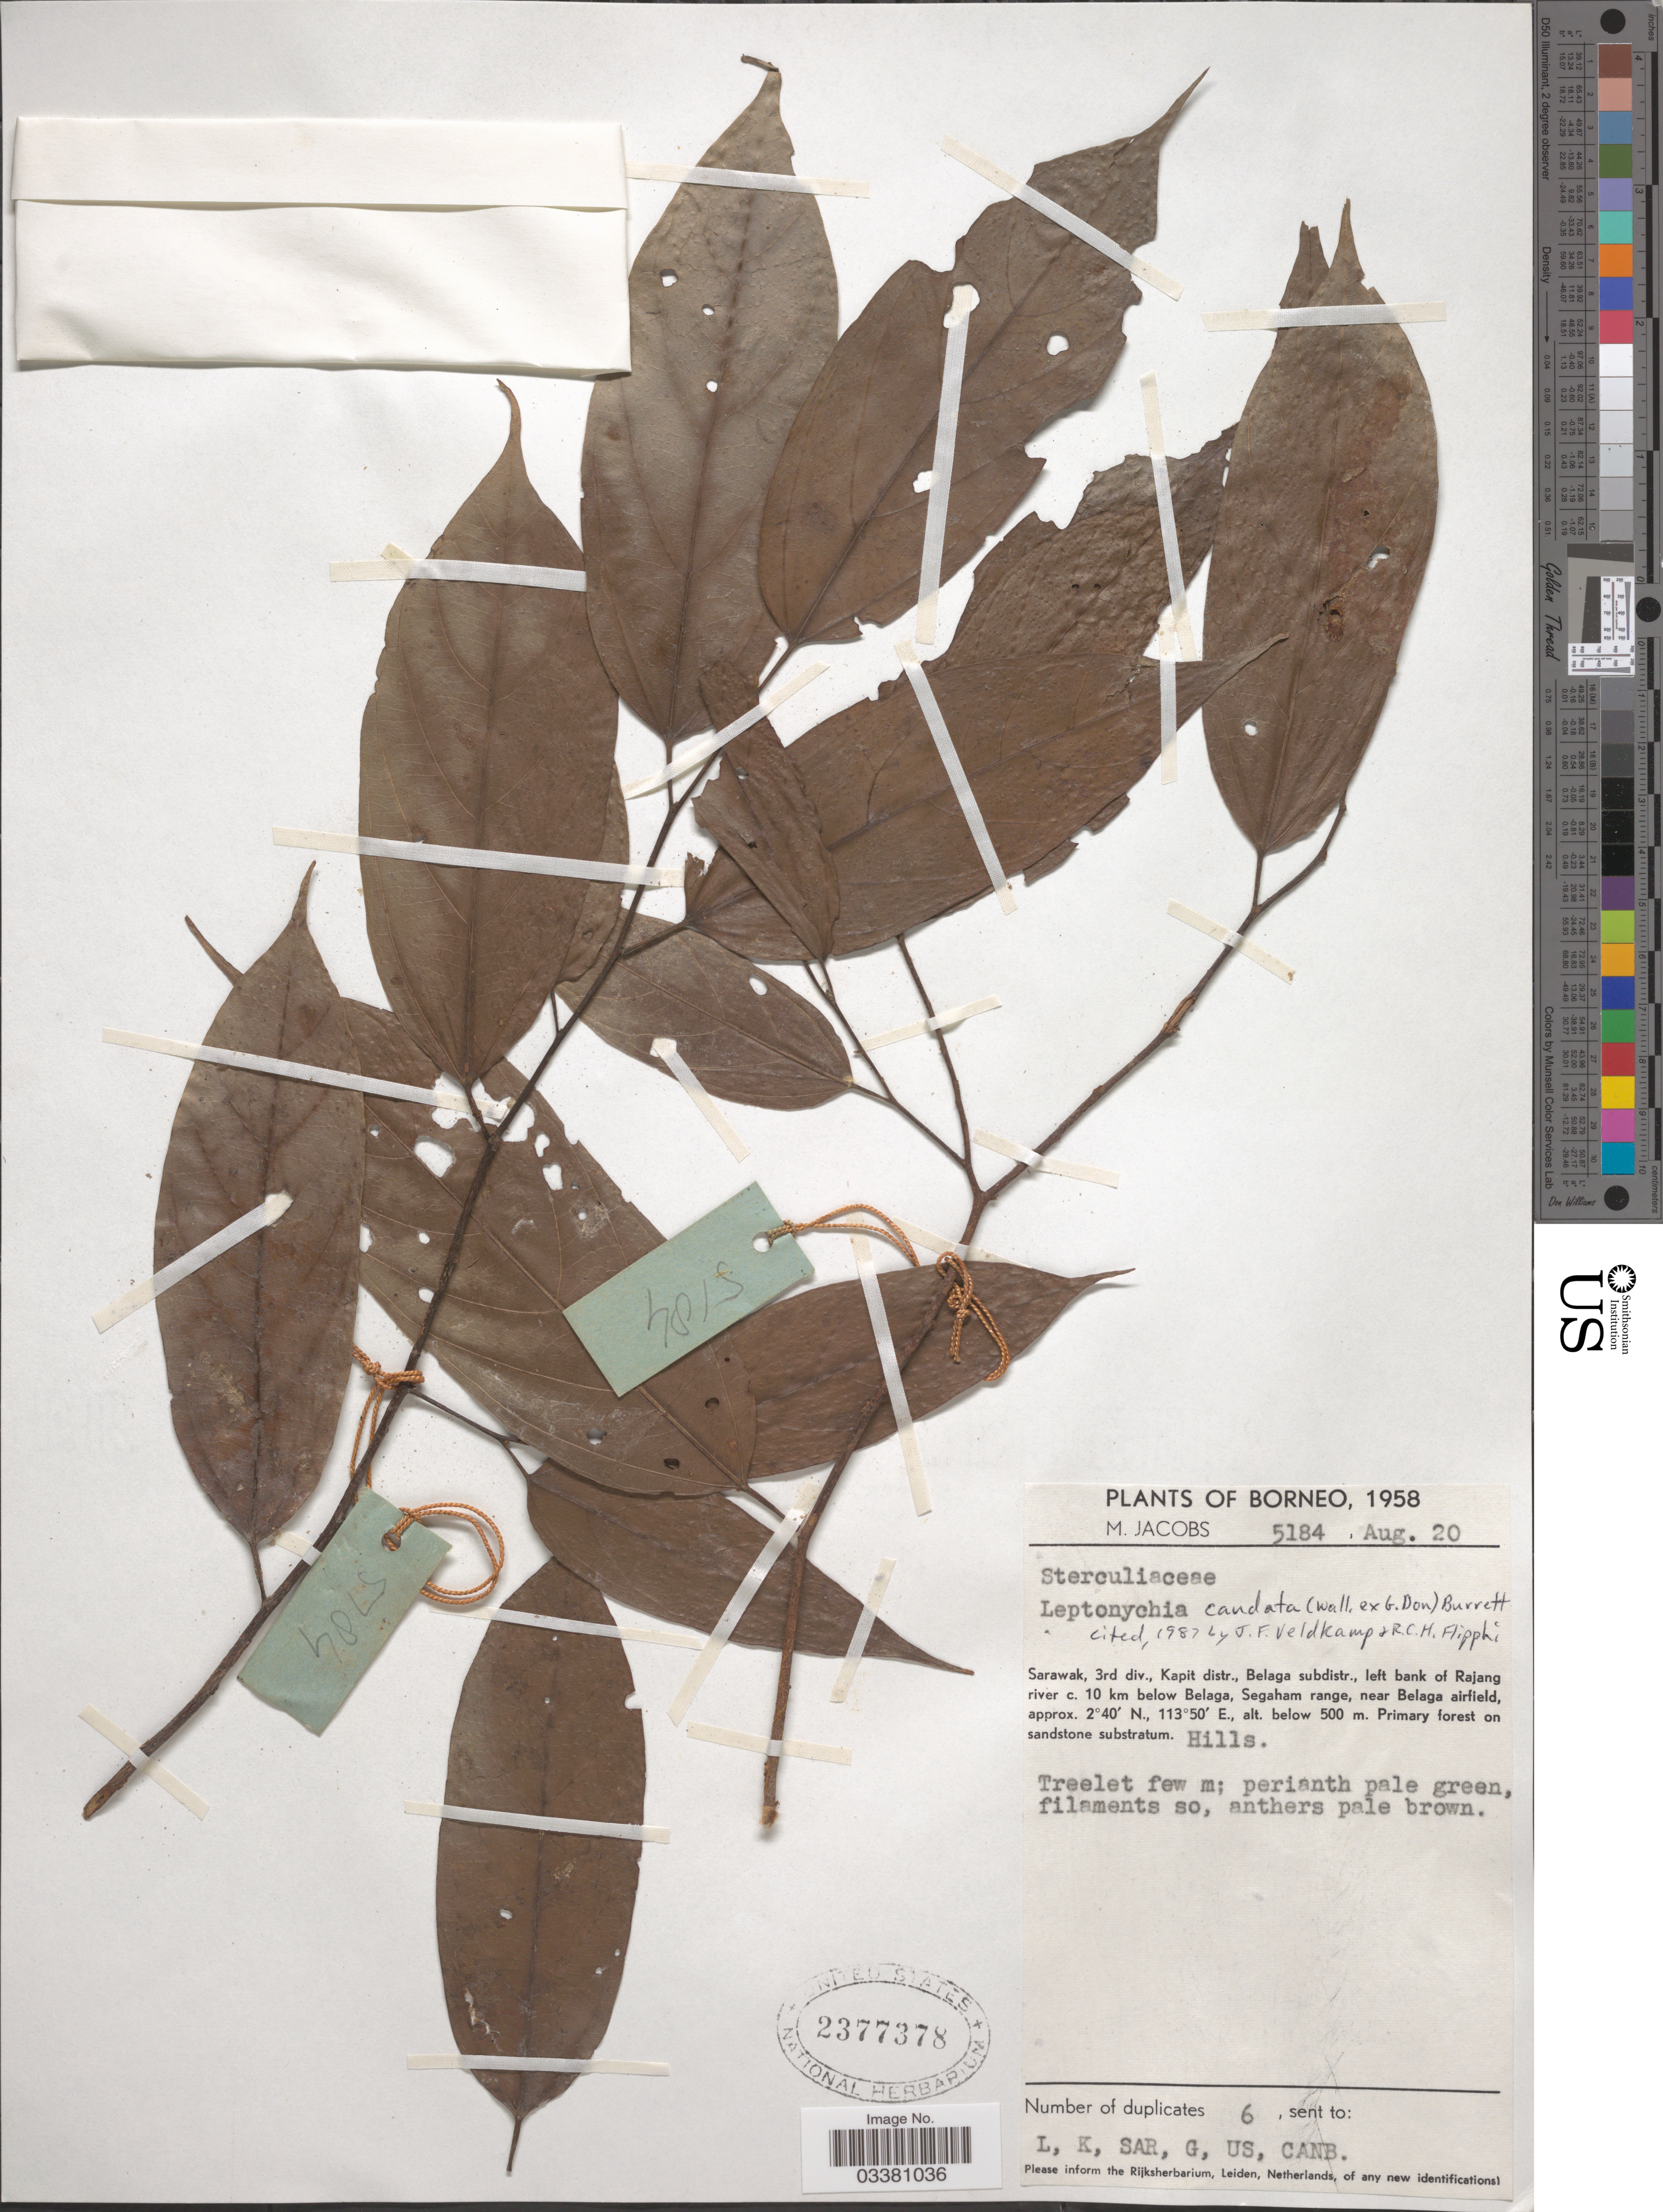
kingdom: Plantae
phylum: Tracheophyta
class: Magnoliopsida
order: Malvales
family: Malvaceae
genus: Leptonychia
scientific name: Leptonychia caudata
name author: Burret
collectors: M. Jacobs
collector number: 5184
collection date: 1958-08-20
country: Malaysia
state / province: Sarawak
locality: Borneo. 3rd div., Kapit distr., Belaga subdistr., left bank of Rajang river c. 10 km below Belaga, Segaham range, near Belaga airfield.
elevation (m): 500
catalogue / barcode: US 2377378